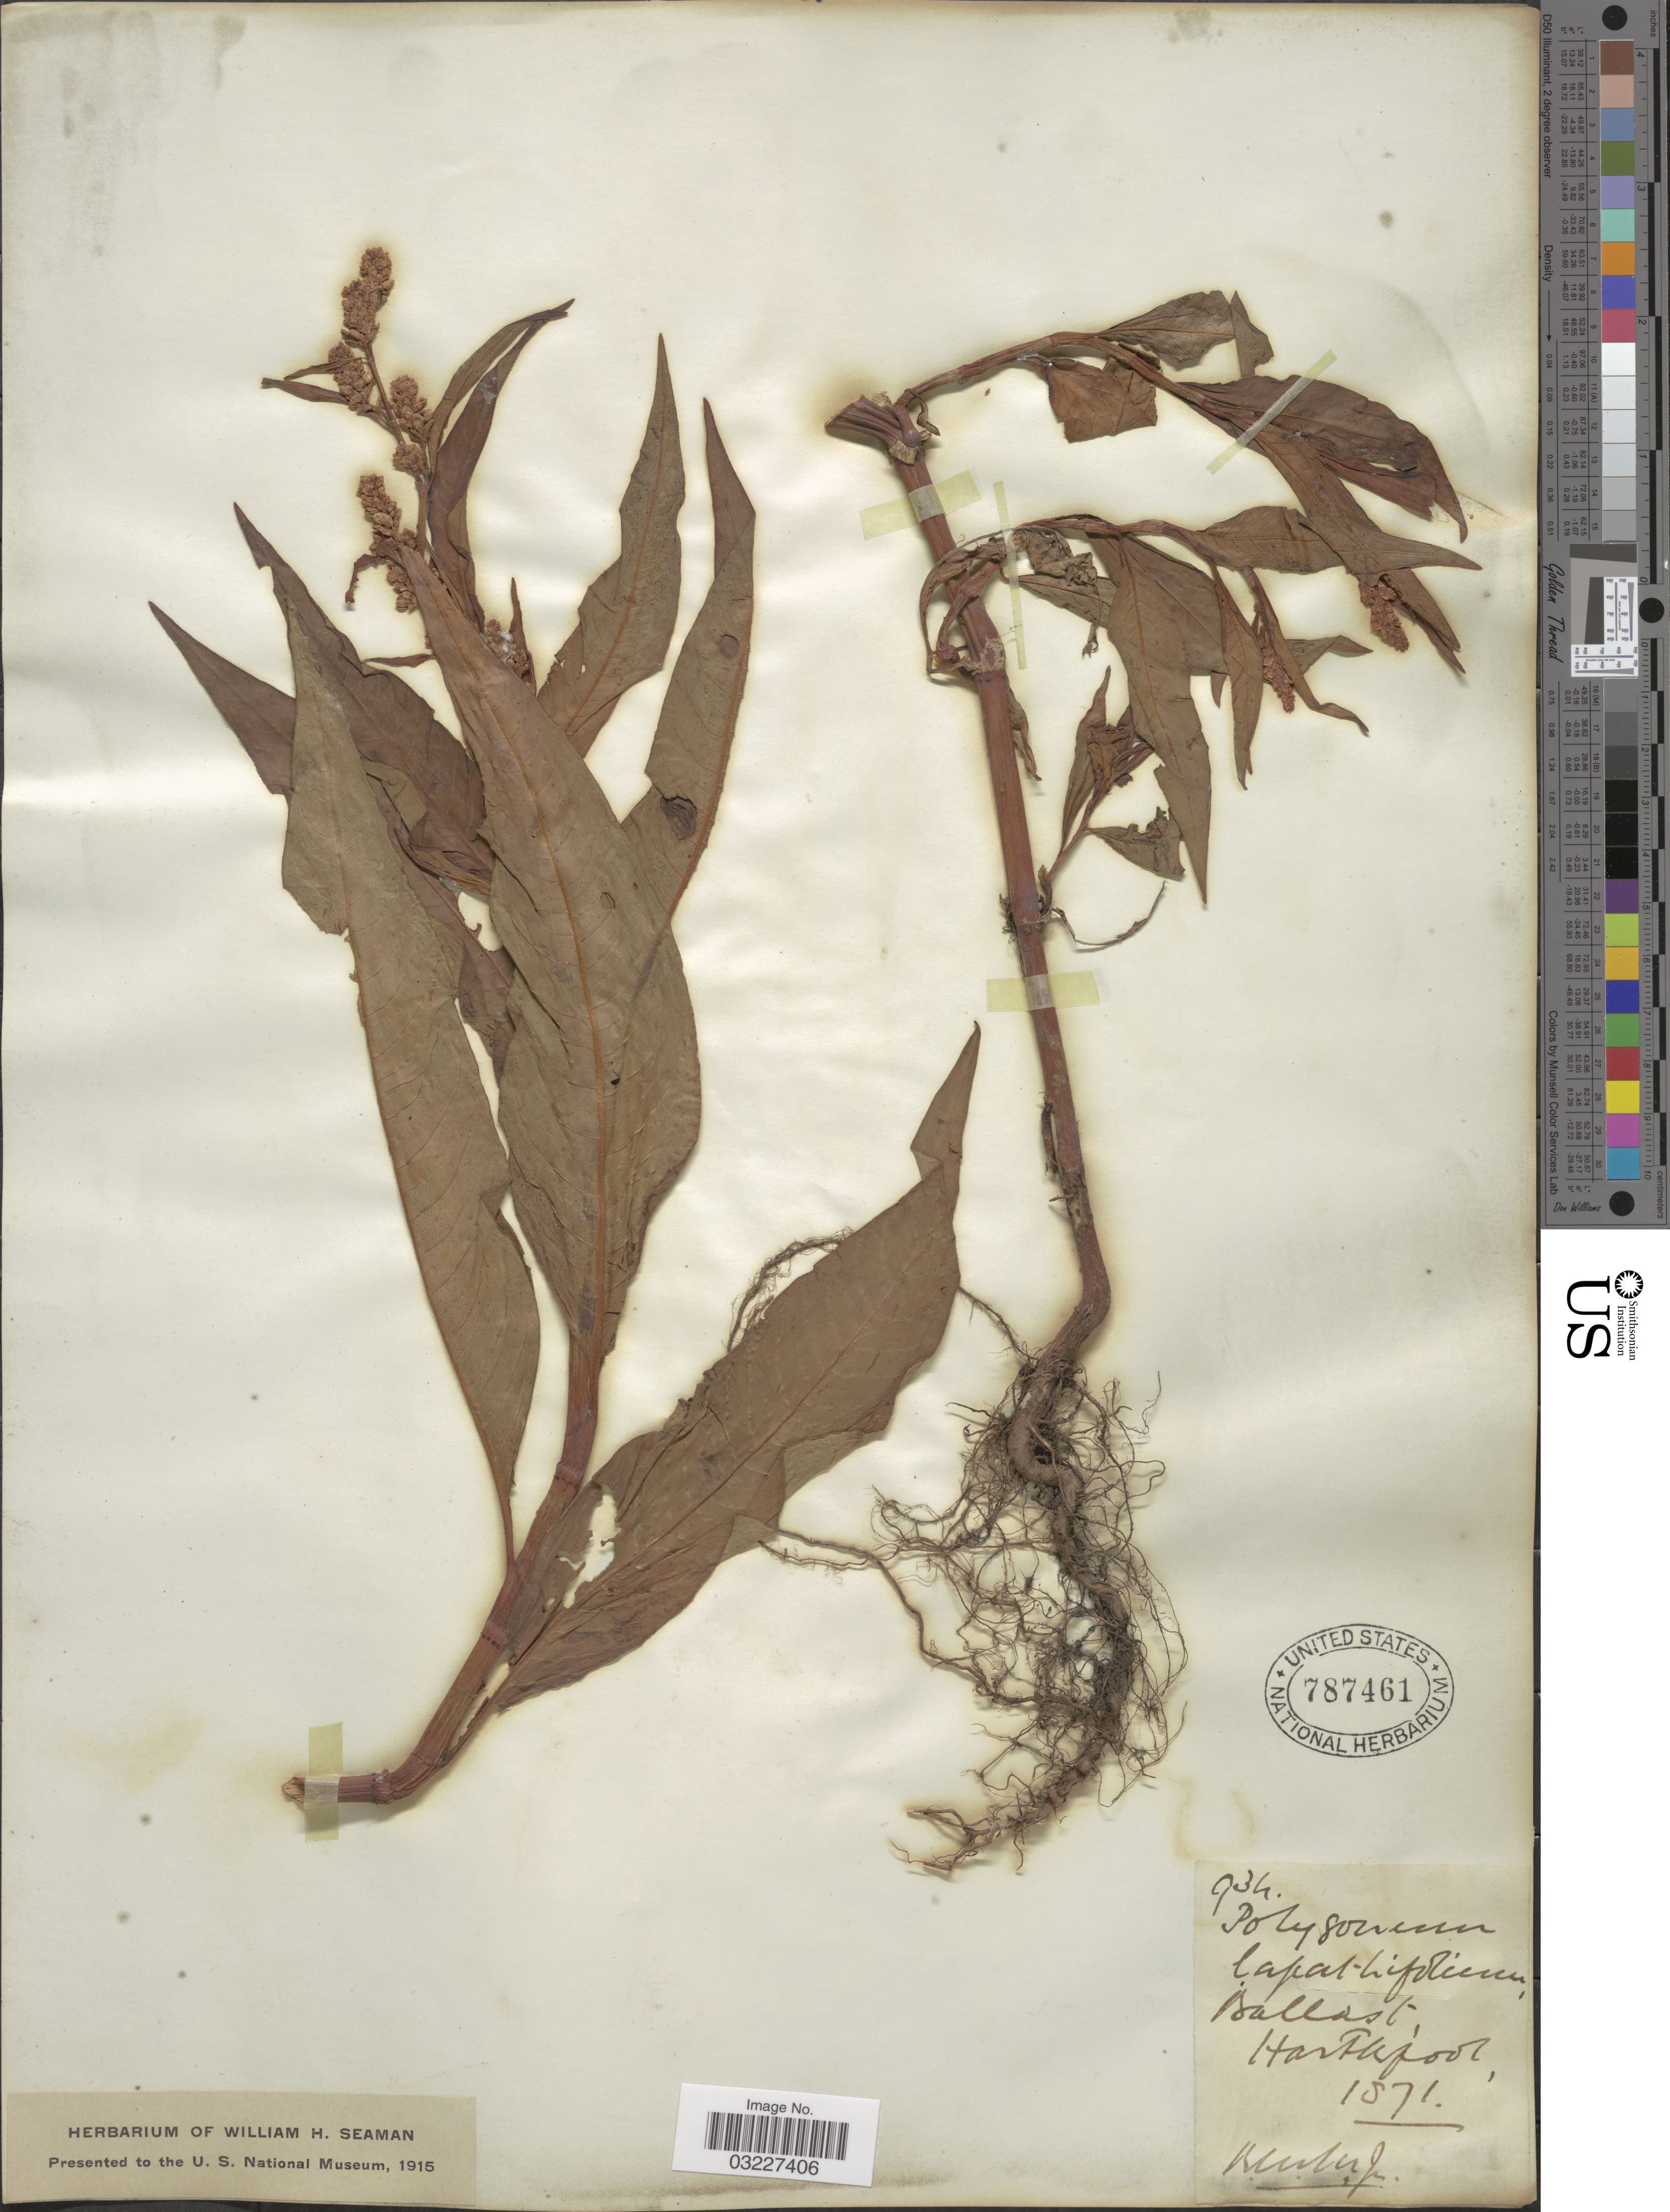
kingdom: Plantae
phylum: Tracheophyta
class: Magnoliopsida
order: Caryophyllales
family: Polygonaceae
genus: Polygonum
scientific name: Polygonum lapathifolium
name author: L.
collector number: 934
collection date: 1871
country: United Kingdom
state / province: England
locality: Ballast, Hartlepool.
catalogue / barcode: US 787461